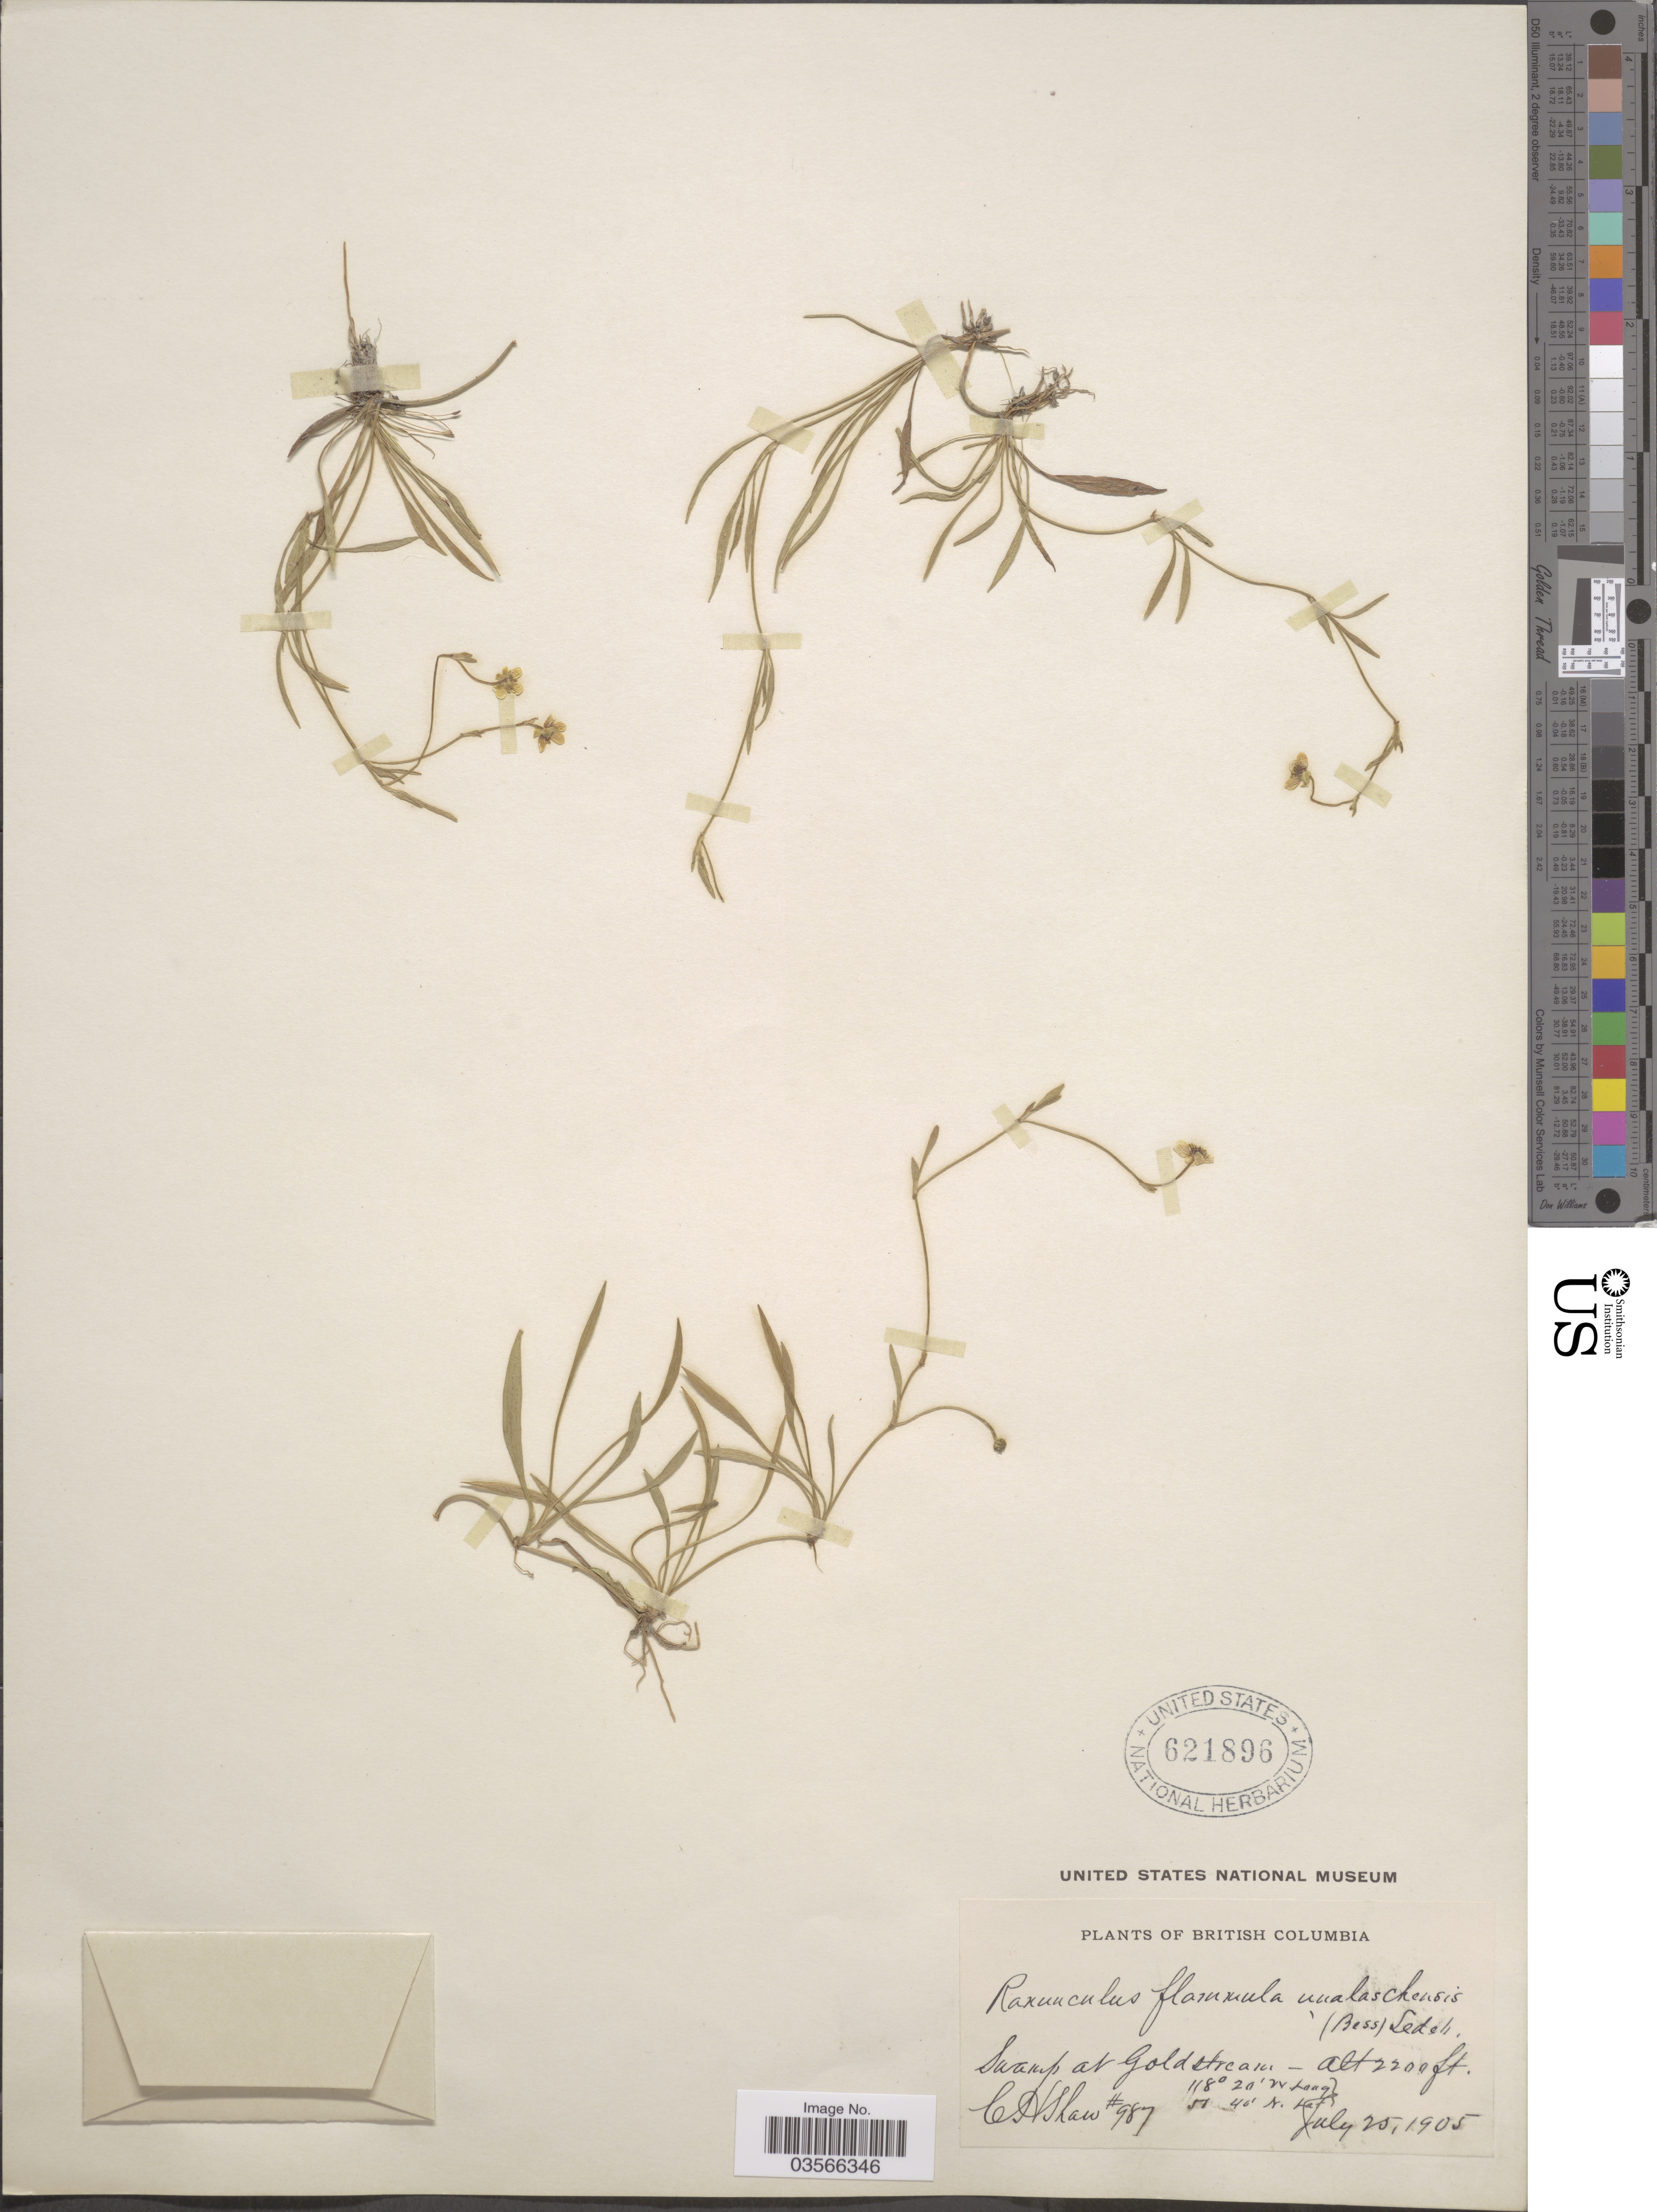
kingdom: Plantae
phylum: Tracheophyta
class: Magnoliopsida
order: Ranunculales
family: Ranunculaceae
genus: Ranunculus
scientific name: Ranunculus flammula var. ovalis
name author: (J.M. Bigelow) L.D. Benson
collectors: C. H. Shaw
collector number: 987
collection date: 1905-07-25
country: Canada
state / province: British Columbia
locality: Swamp at Goldstream.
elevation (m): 671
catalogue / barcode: US 621896